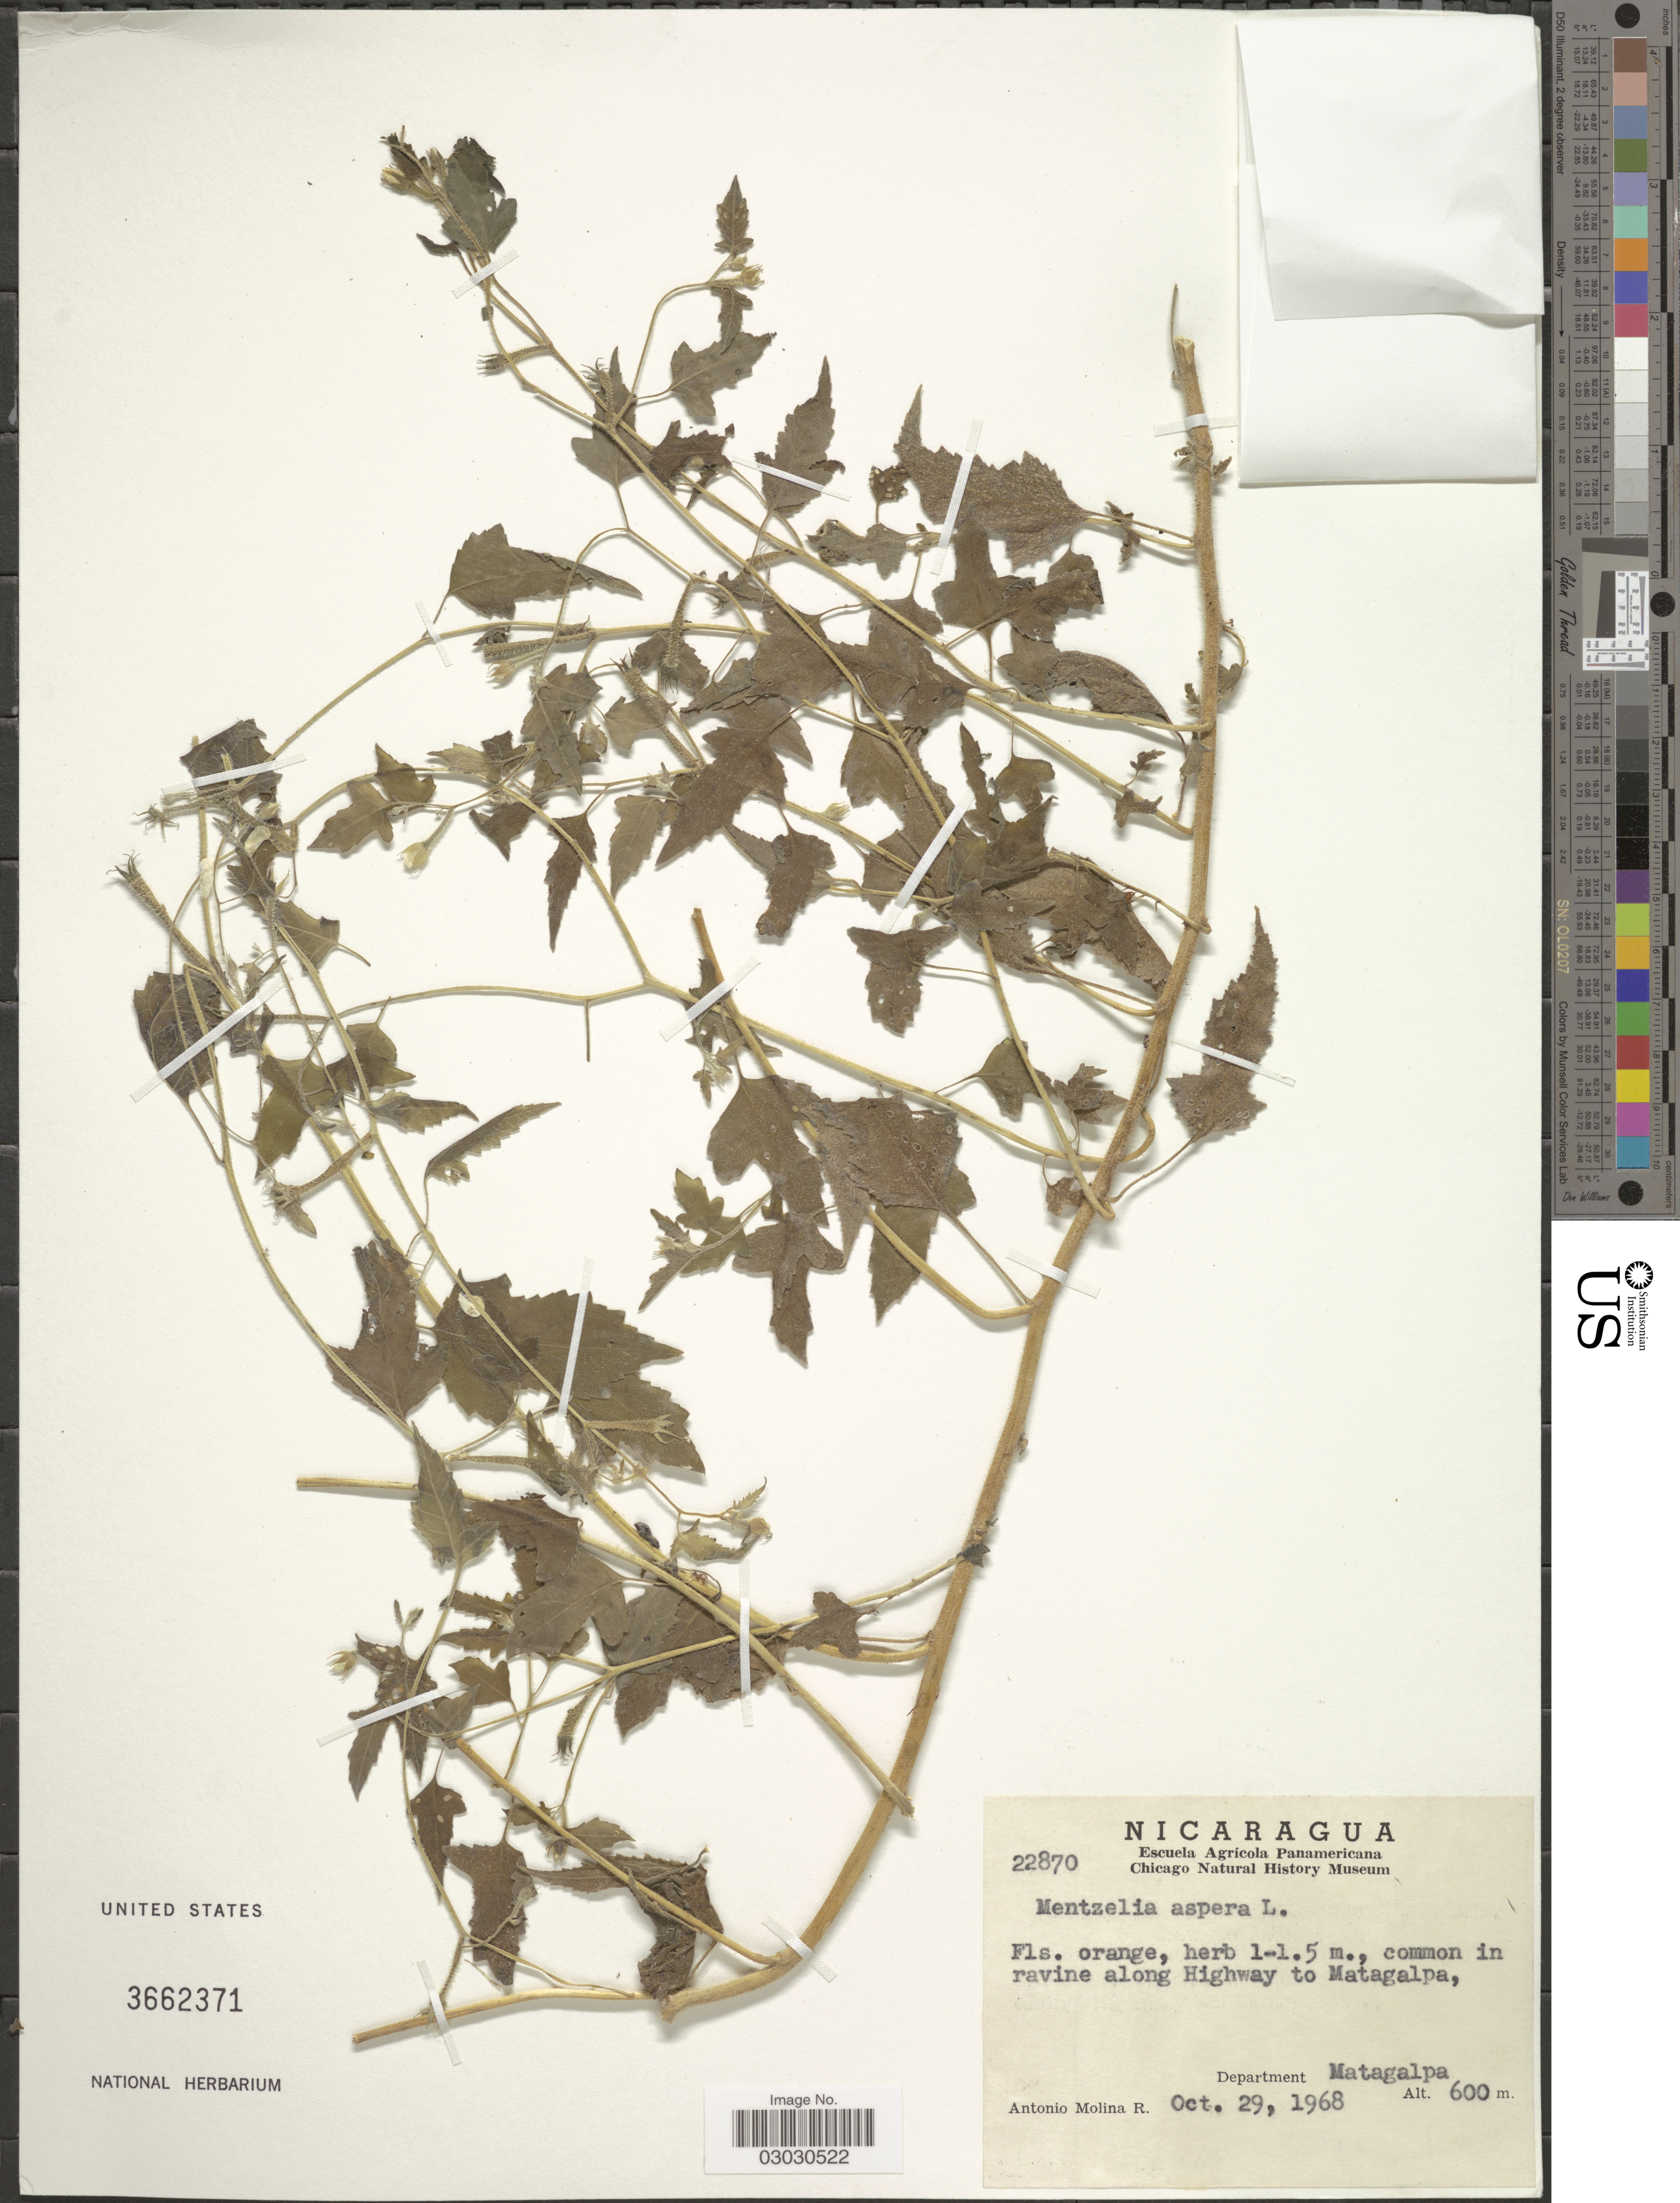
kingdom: Plantae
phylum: Tracheophyta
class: Magnoliopsida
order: Cornales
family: Loasaceae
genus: Mentzelia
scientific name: Mentzelia aspera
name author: L.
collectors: A. Molina R.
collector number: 22870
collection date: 1968-10-29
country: Nicaragua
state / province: Matagalpa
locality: Common in ravine along Highway to Matagalpa, Department Matagalpa.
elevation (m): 600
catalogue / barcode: US 3662371